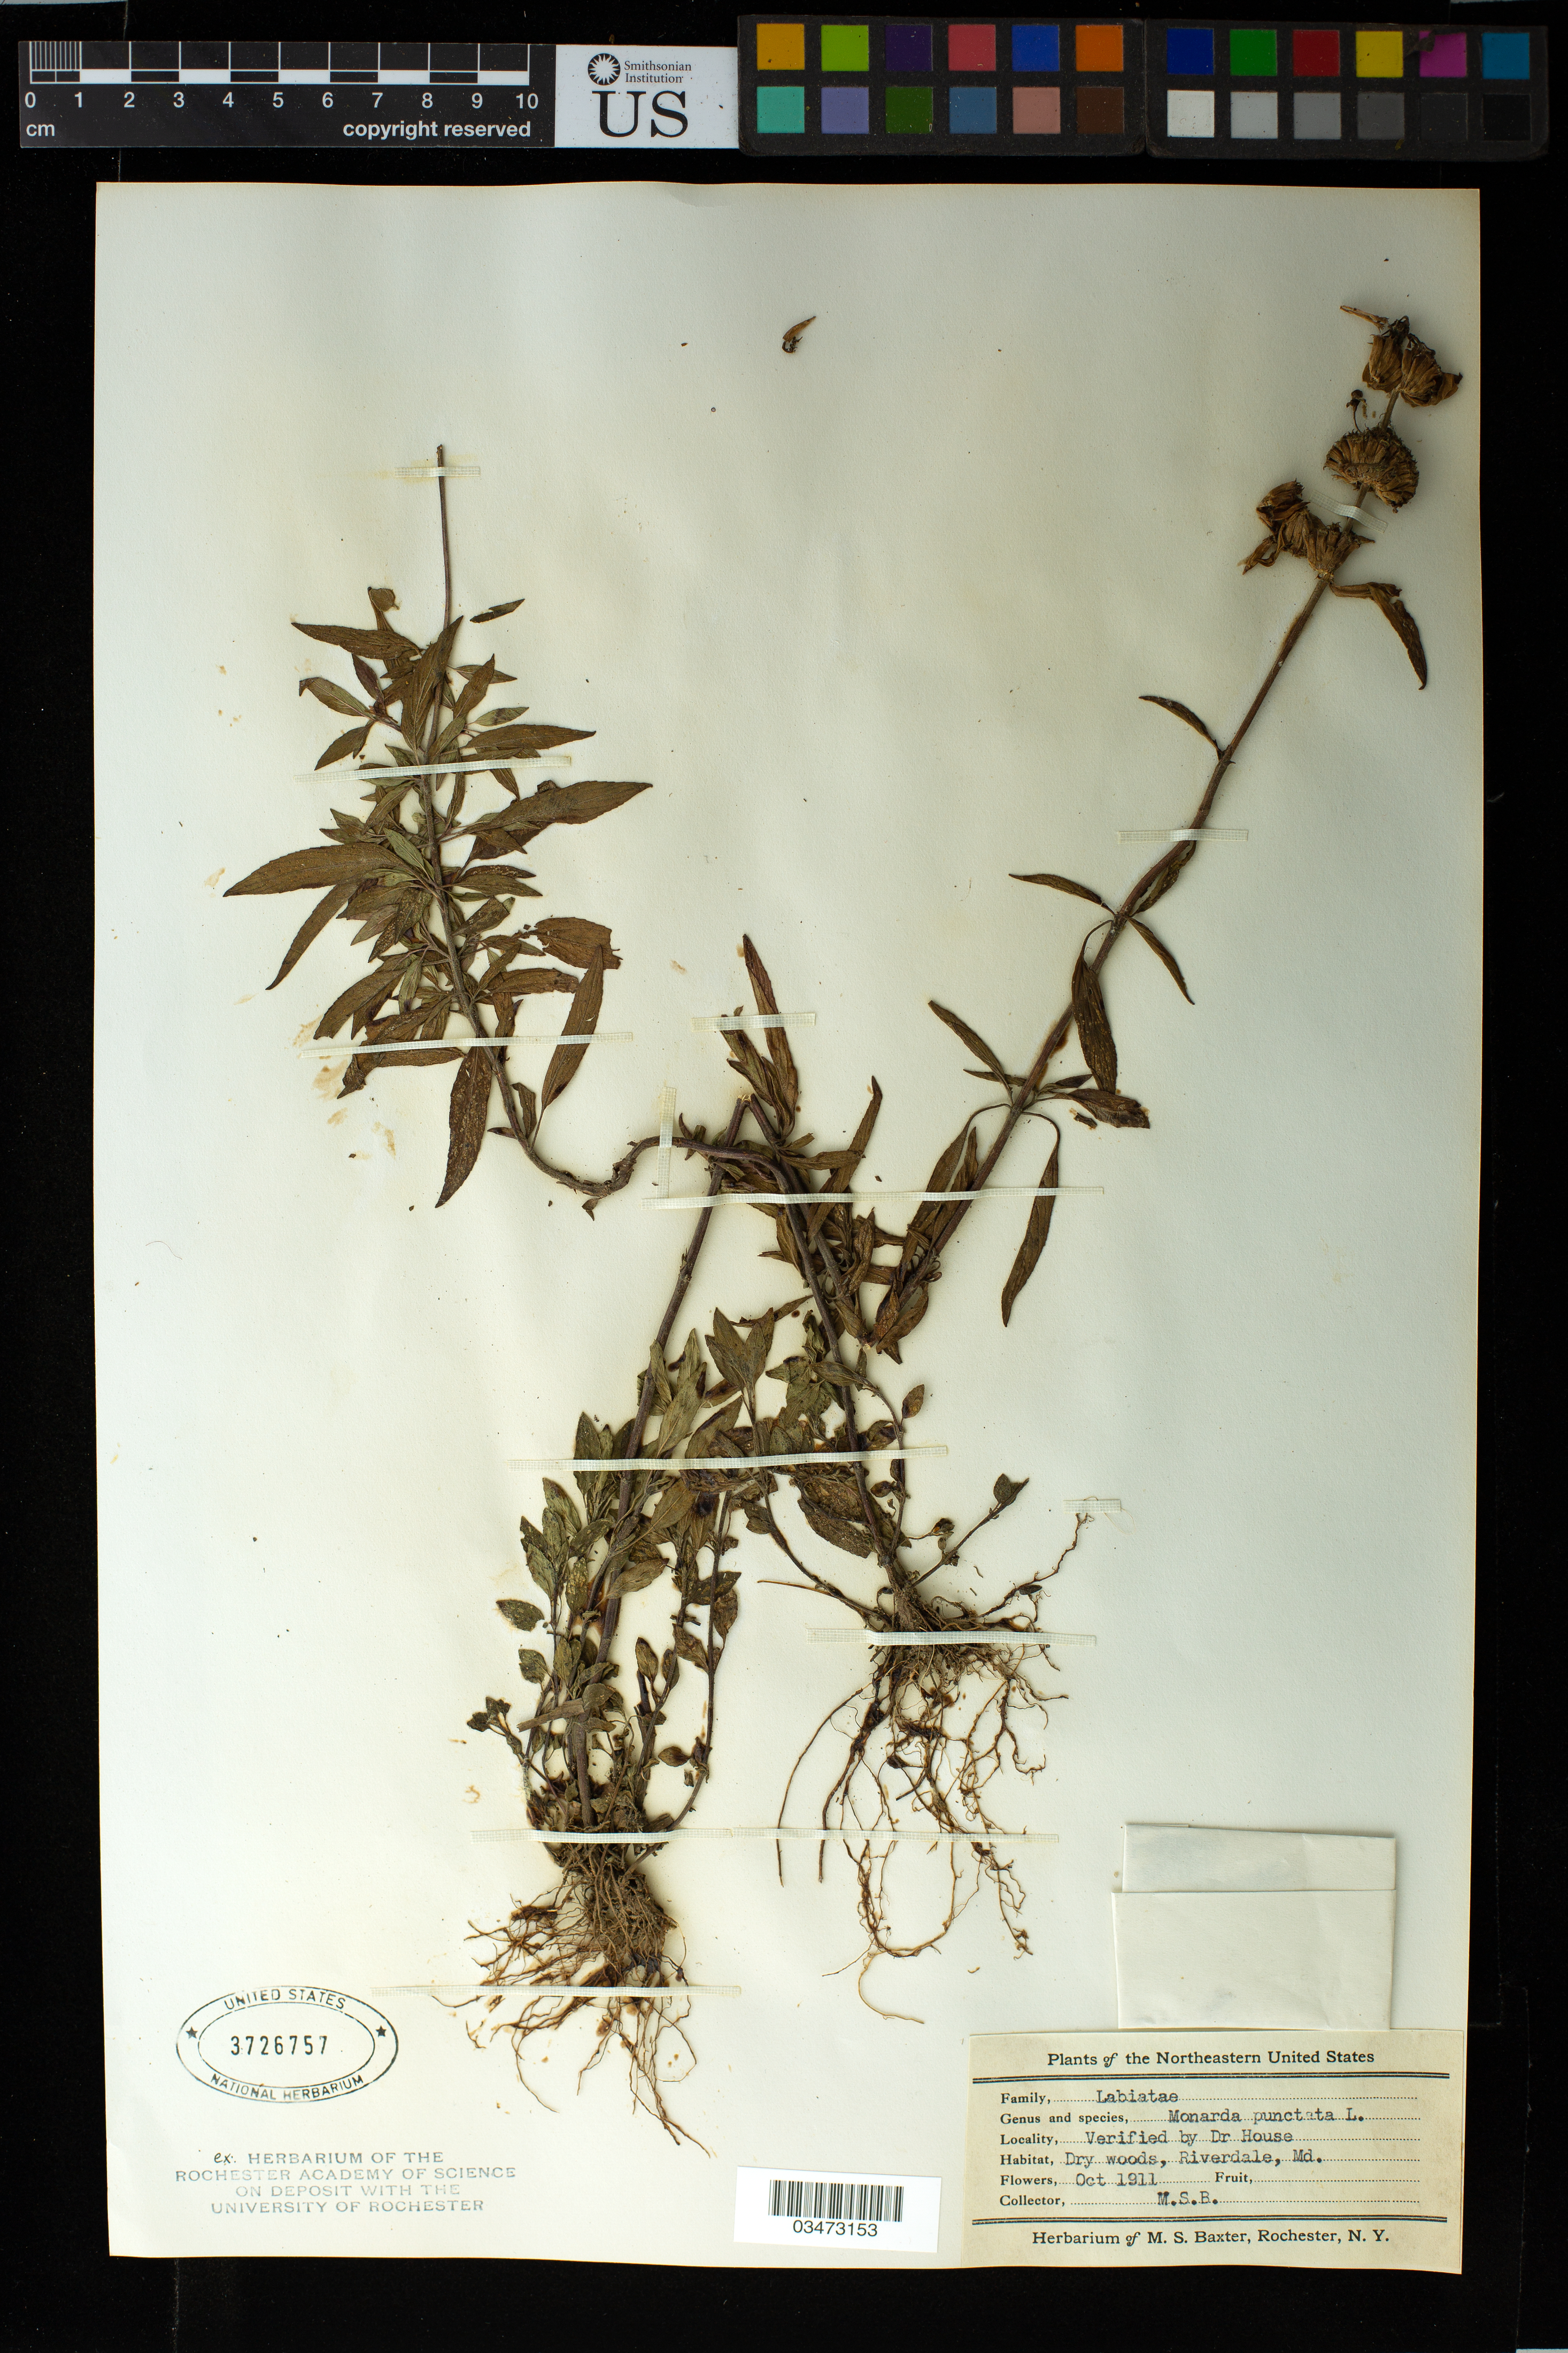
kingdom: Plantae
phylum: Tracheophyta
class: Magnoliopsida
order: Lamiales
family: Lamiaceae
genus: Monarda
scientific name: Monarda punctata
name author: L.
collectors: M. Baxter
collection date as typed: Oct 1911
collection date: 1911-10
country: United States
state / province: Maryland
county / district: Prince George's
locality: Dry Woods, Riverdale, Md.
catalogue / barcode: US 3726757